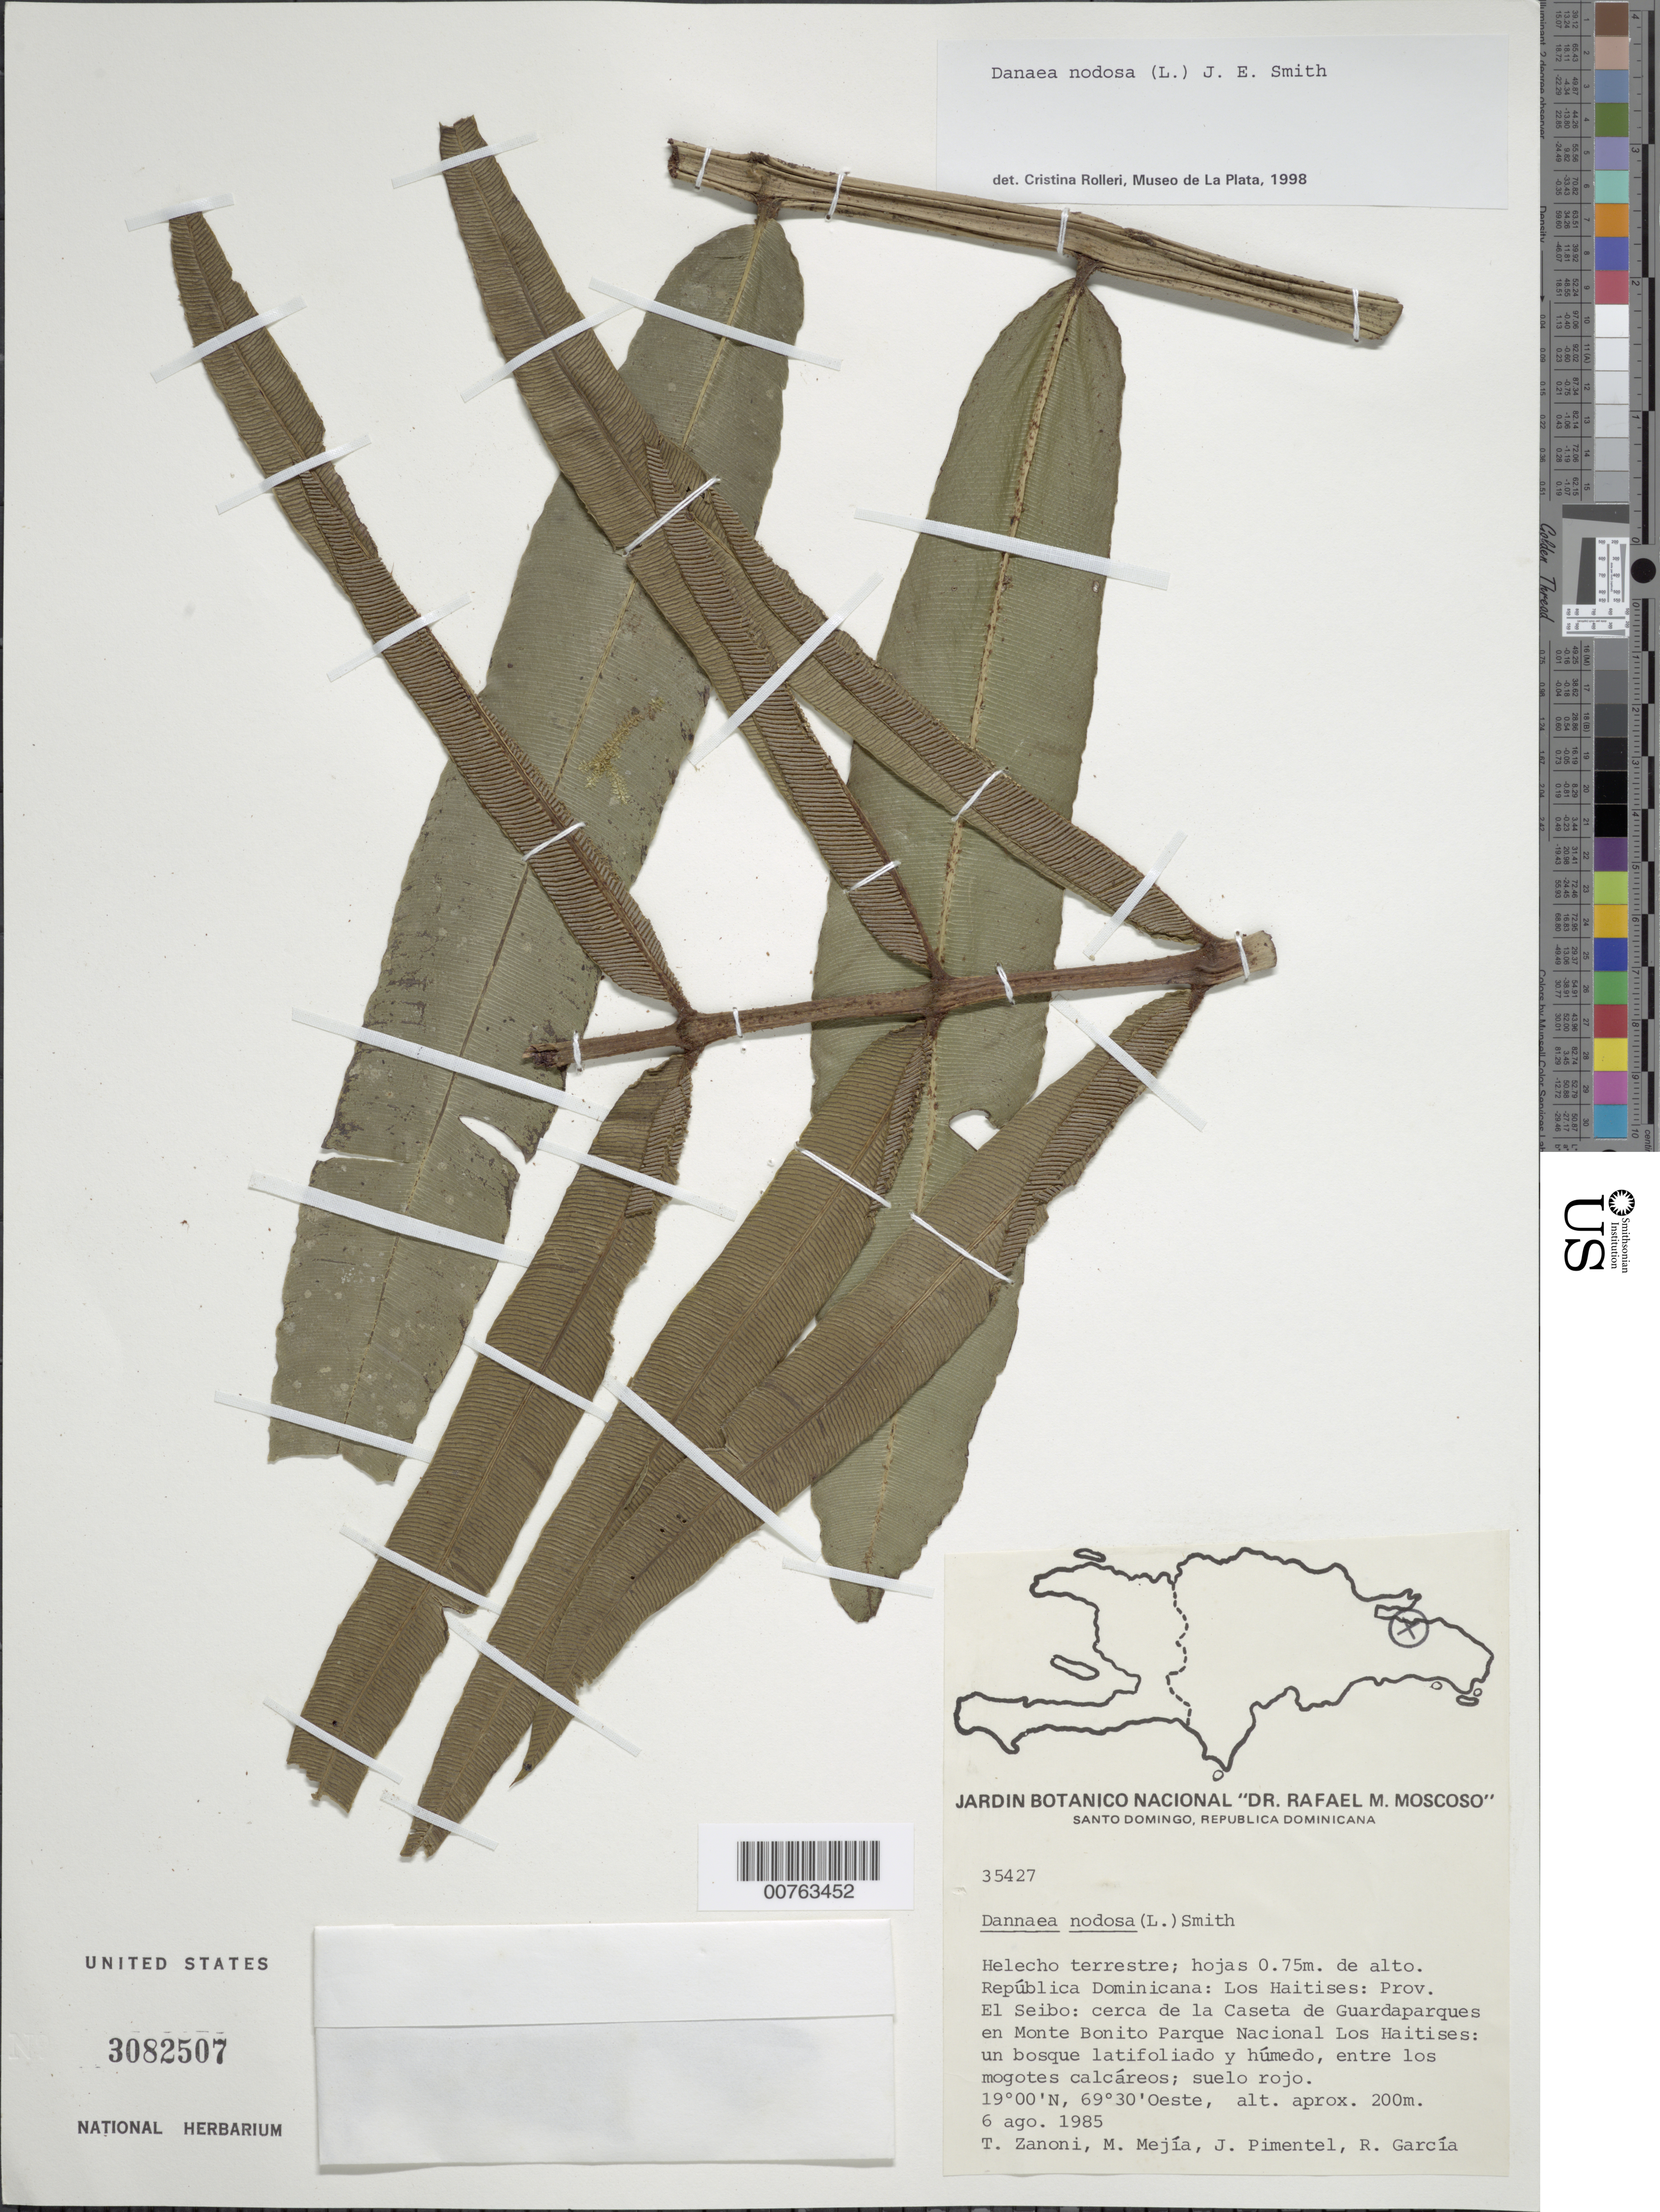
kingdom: Plantae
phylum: Tracheophyta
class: Polypodiopsida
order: Marattiales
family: Marattiaceae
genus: Danaea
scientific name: Danaea nodosa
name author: (L.) Sm.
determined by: Rolleri, Cristina H.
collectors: T. A. Zanoni, M. Mejia, J. Pimentel & R. G. García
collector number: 35427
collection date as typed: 06 Aug 1985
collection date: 1985-08-06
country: Dominican Republic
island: Hispaniola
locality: Los Haitises. Provincia El Seibo, cerca de la Caseta de Guardaparques en Monte Bonito Parque Nacional Los Haitises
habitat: Bosque latifoliado y humedo, entre los mogotes calcáreos; suelo rojo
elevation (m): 200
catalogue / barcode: US 3082507